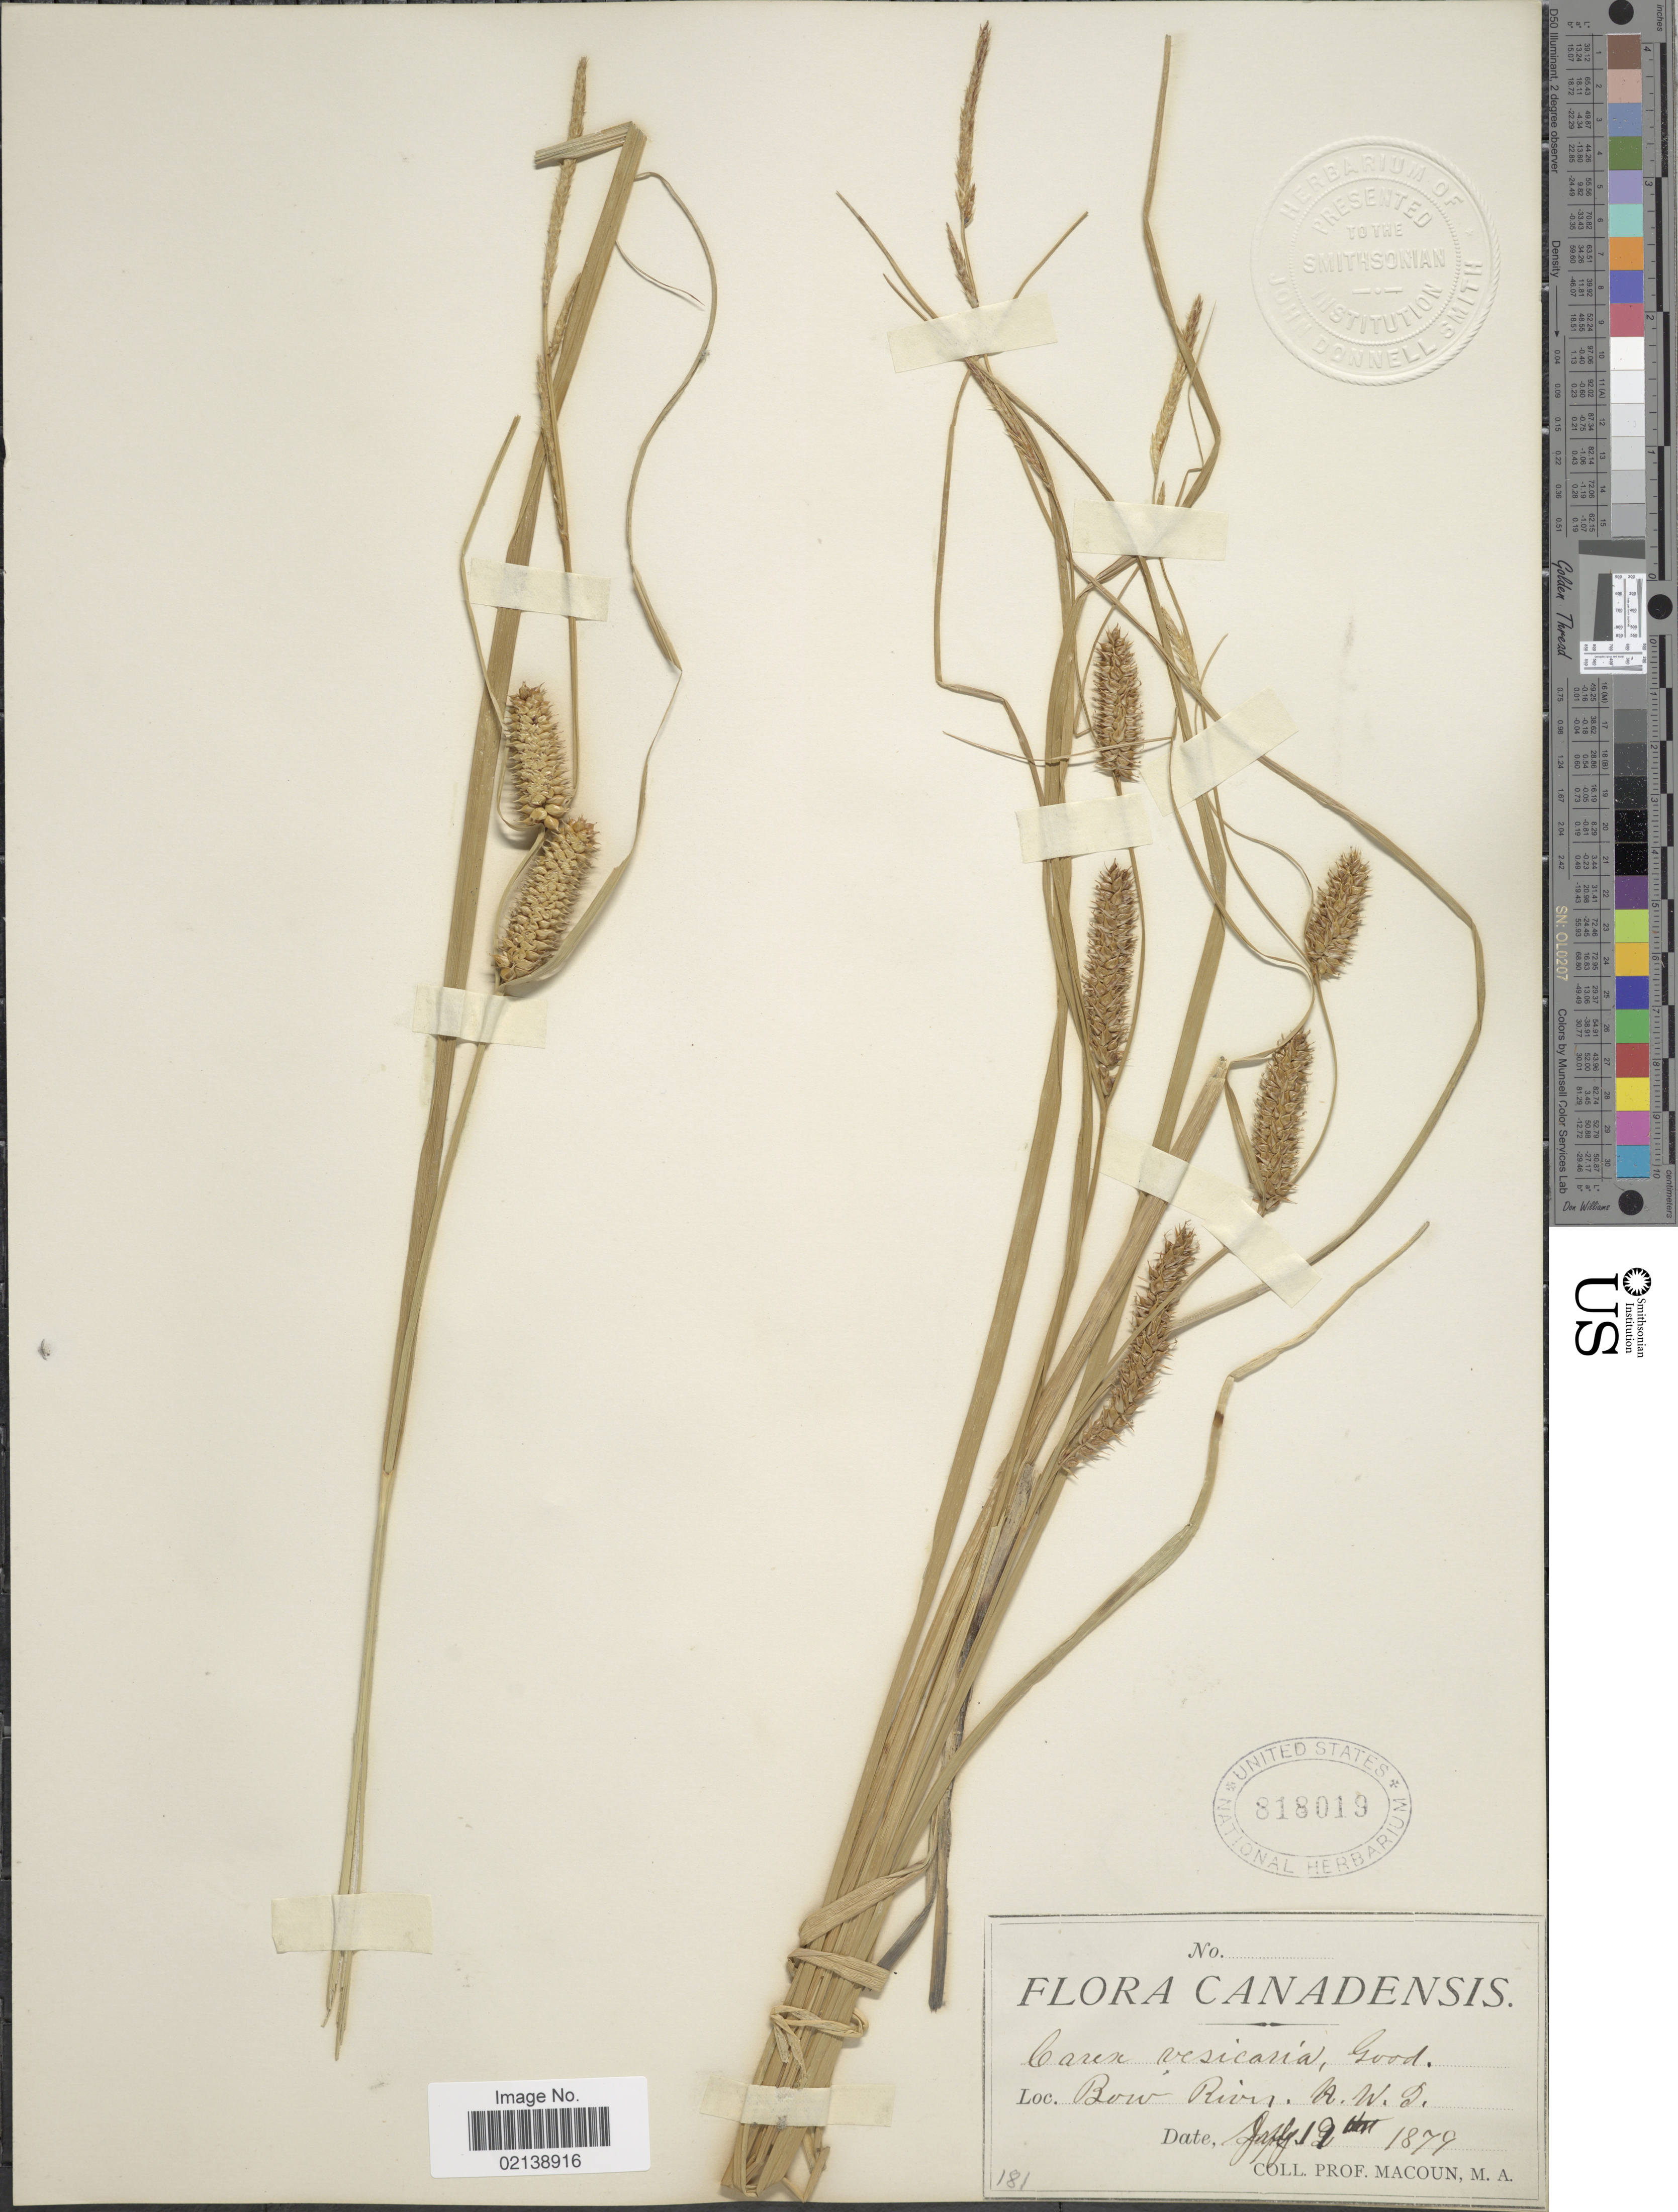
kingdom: Plantae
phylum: Tracheophyta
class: Liliopsida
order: Poales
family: Cyperaceae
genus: Carex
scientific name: Carex vesicaria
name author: L.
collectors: -- Macoun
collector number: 181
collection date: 1879-08-19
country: Canada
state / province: Northwest Territories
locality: Bow River, N.W.T.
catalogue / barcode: US 818019